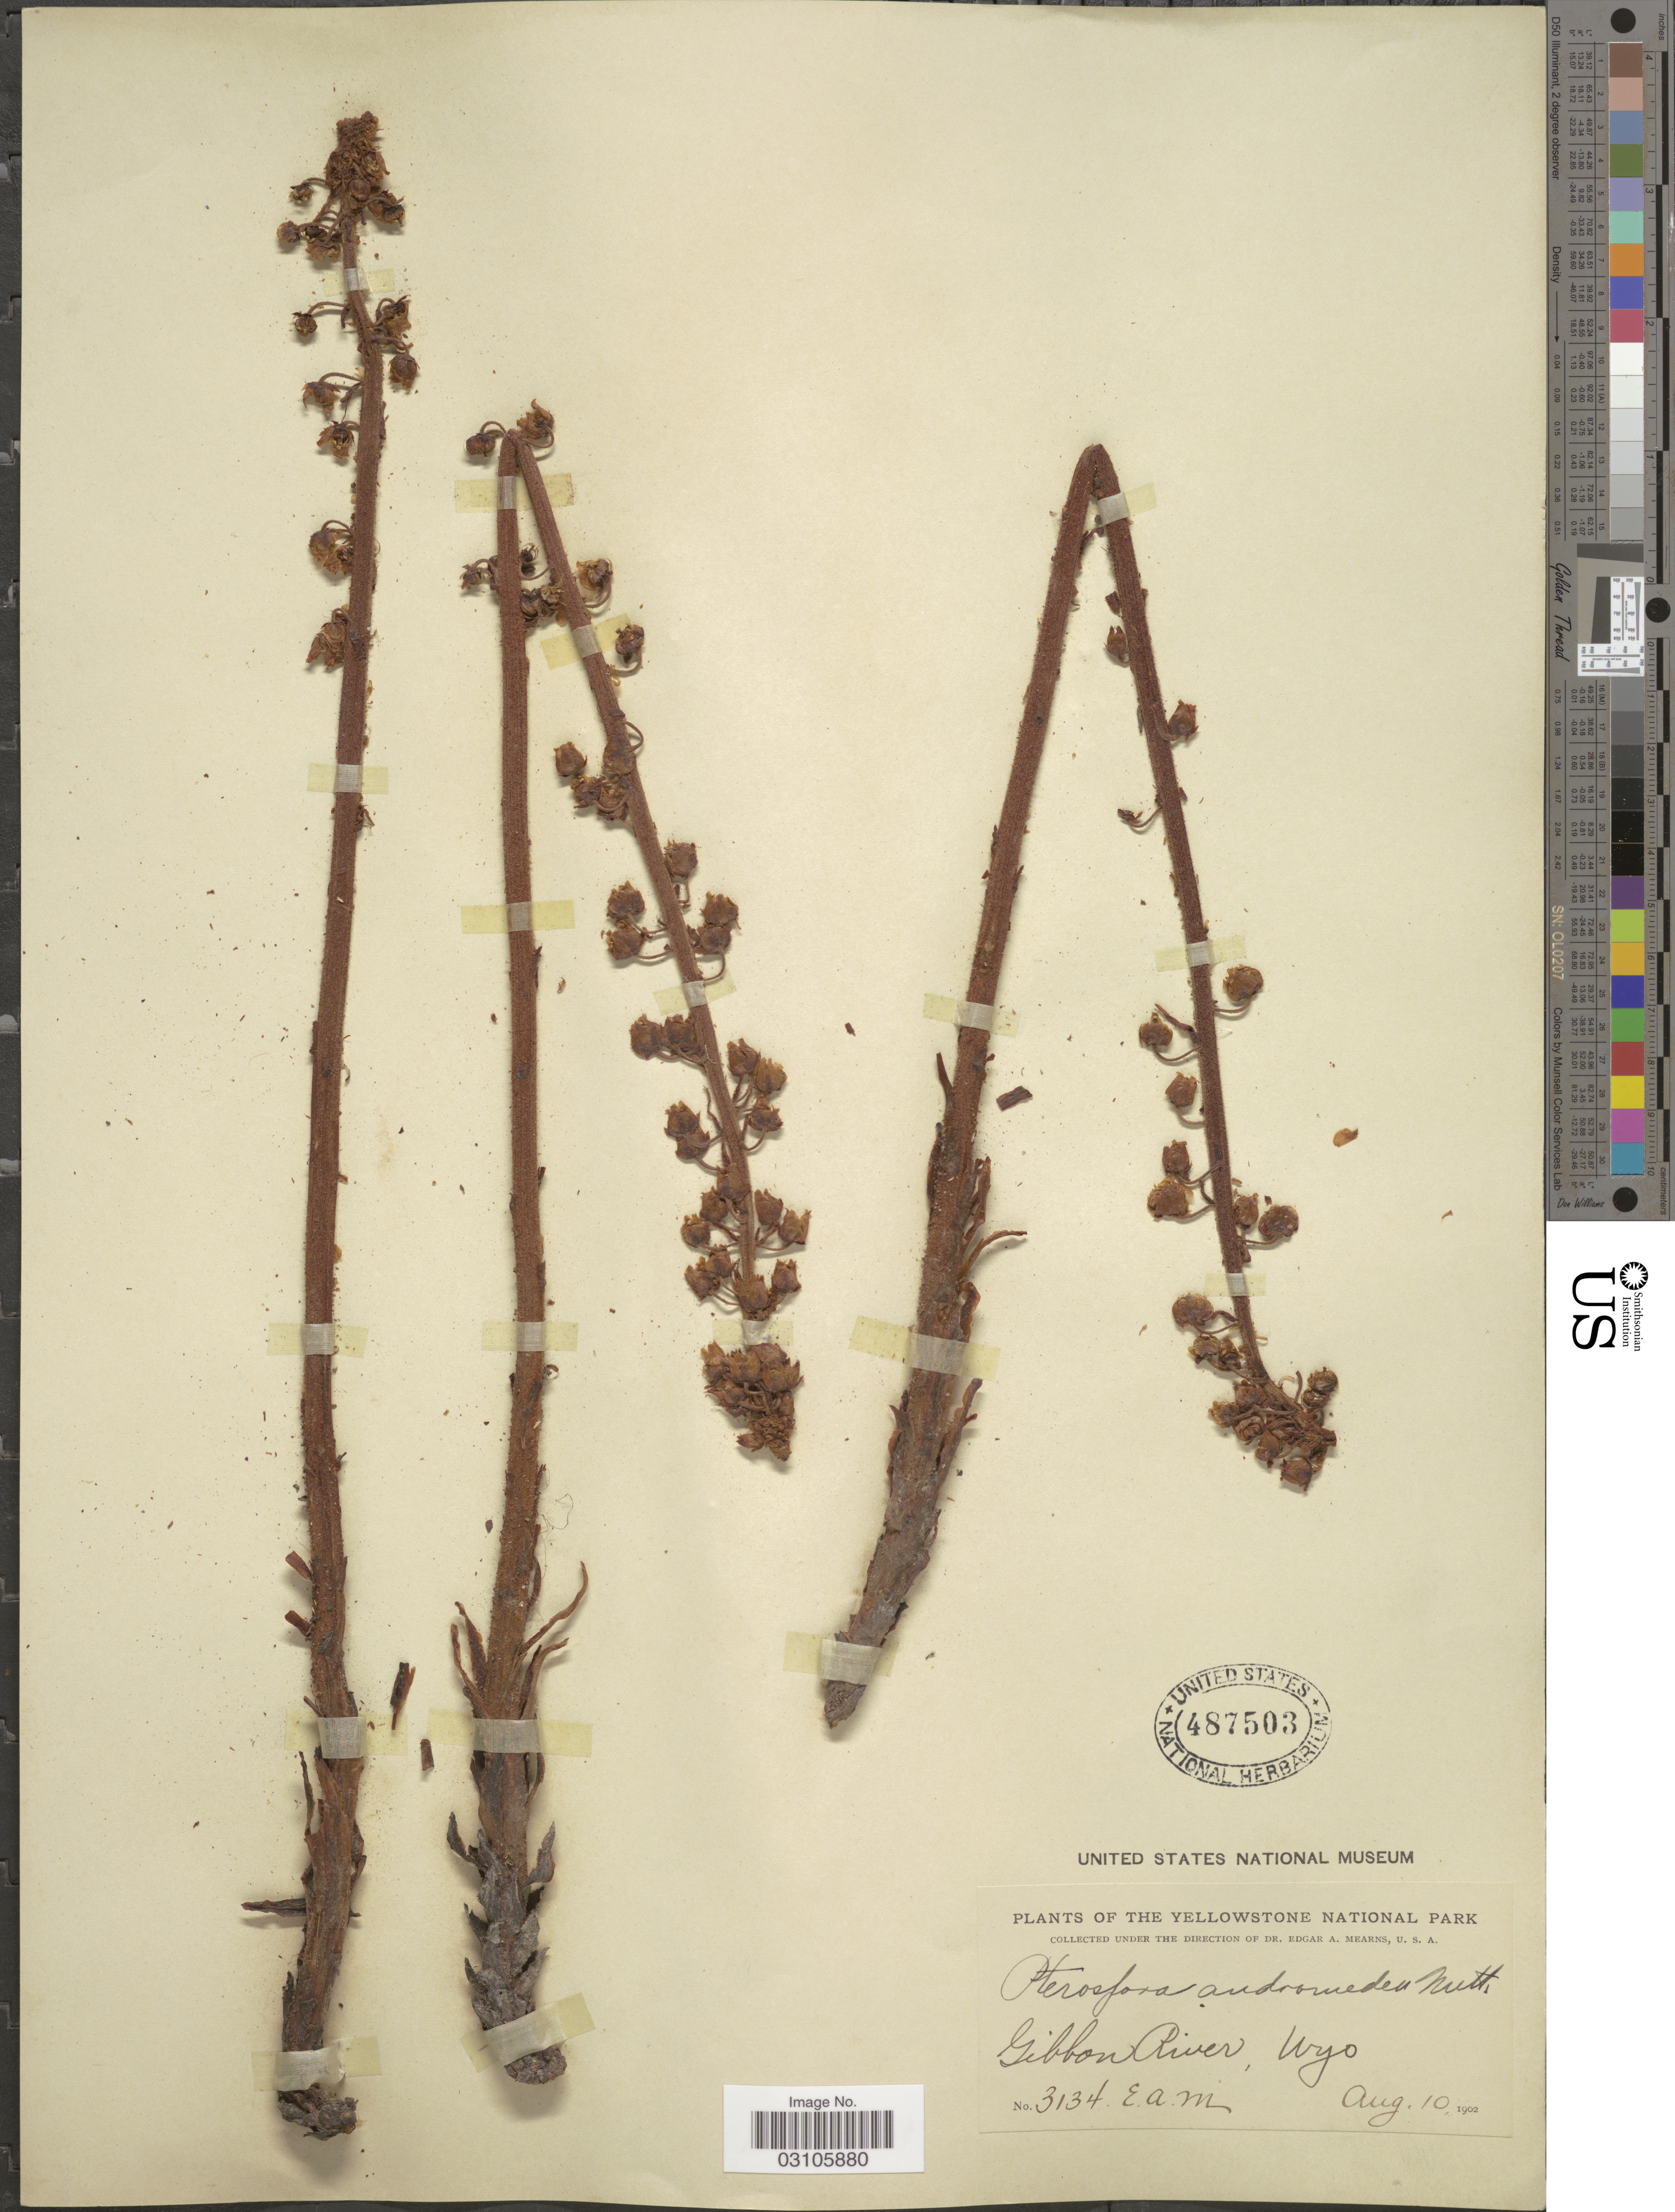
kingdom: Plantae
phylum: Tracheophyta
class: Magnoliopsida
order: Ericales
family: Ericaceae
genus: Pterospora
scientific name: Pterospora andromedea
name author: Nutt.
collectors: E. A. Mearns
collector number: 3134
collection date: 1902-08-10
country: United States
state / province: Wyoming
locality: Yellowstone National Park. Gibbon River, Wyo.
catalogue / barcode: US 487503